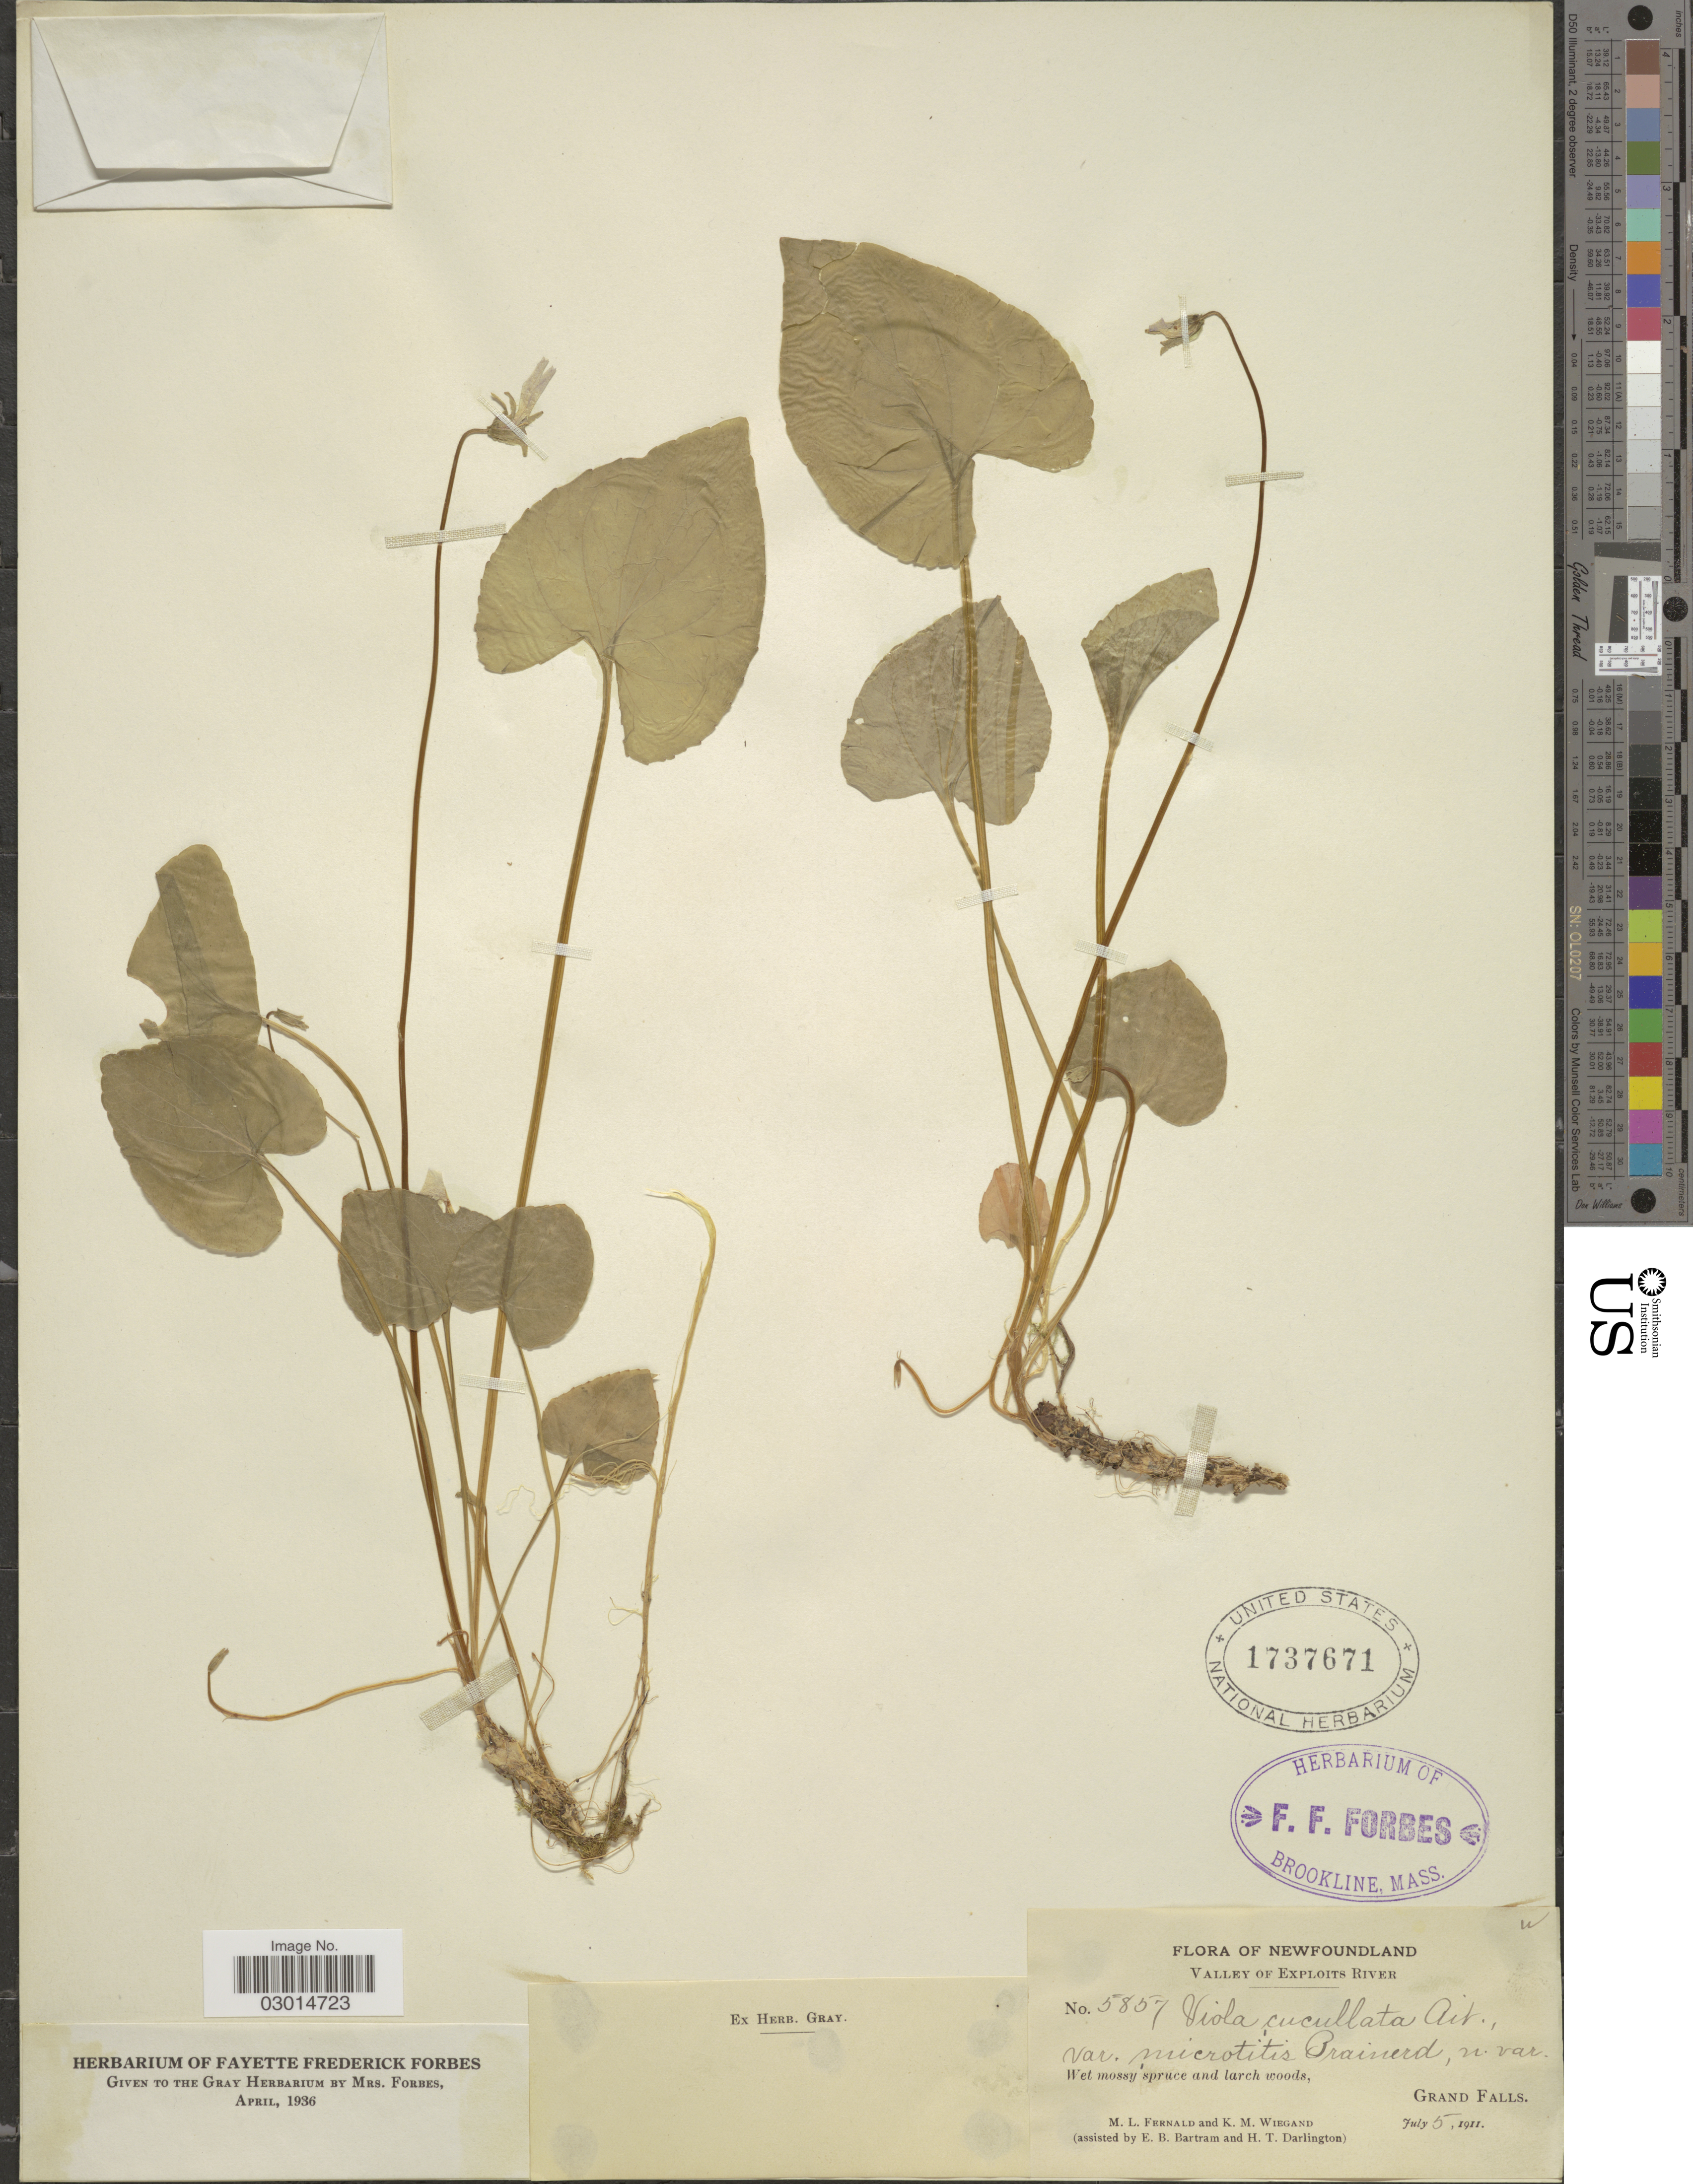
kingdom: Plantae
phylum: Tracheophyta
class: Magnoliopsida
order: Malpighiales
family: Violaceae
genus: Viola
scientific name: Viola cucullata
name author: Aiton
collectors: M. L. Fernald, K. M. Wiegand, E. B. Bartram & H. Darlington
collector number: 5857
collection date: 1911-07-05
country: Canada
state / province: Newfoundland and Labrador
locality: Valley of Exploits River, Grand Falls.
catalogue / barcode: US 1737671